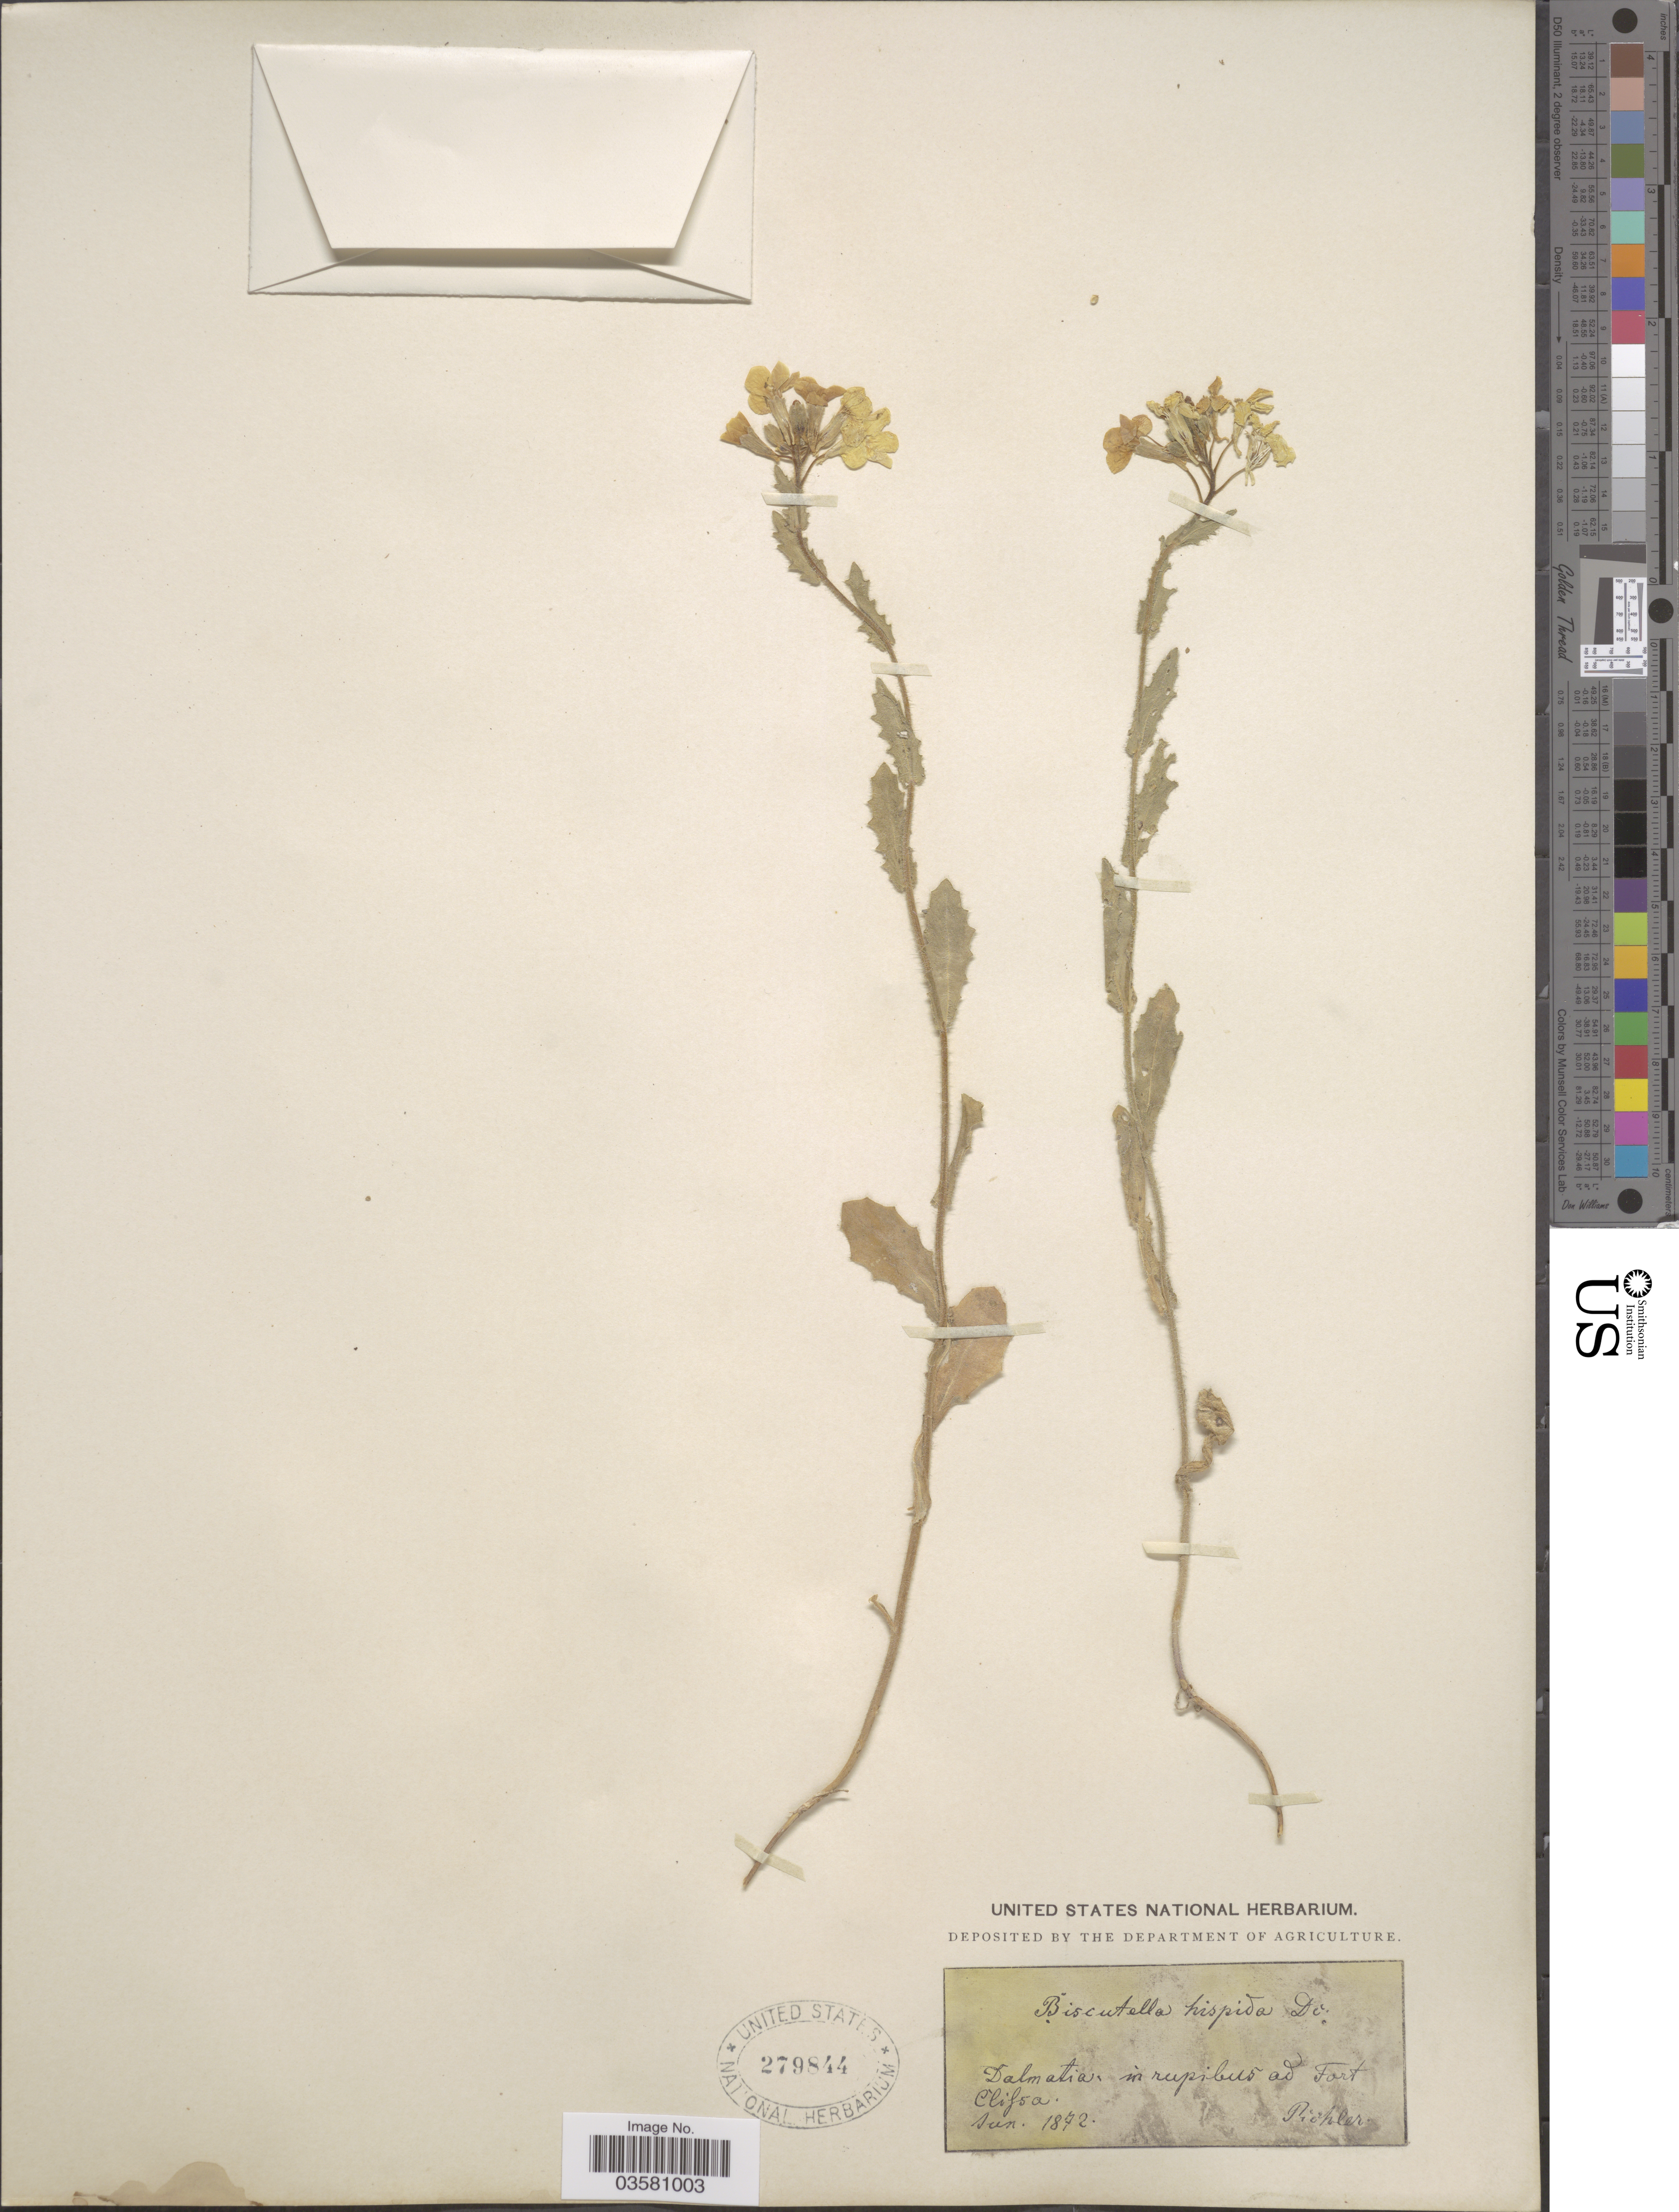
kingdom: Plantae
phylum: Tracheophyta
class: Magnoliopsida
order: Brassicales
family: Brassicaceae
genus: Biscutella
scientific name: Biscutella hispida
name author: DC.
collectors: Pichler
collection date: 1872-06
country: Croatia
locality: Dalmatia, in rupibus ad Fort Clissa.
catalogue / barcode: US 279844